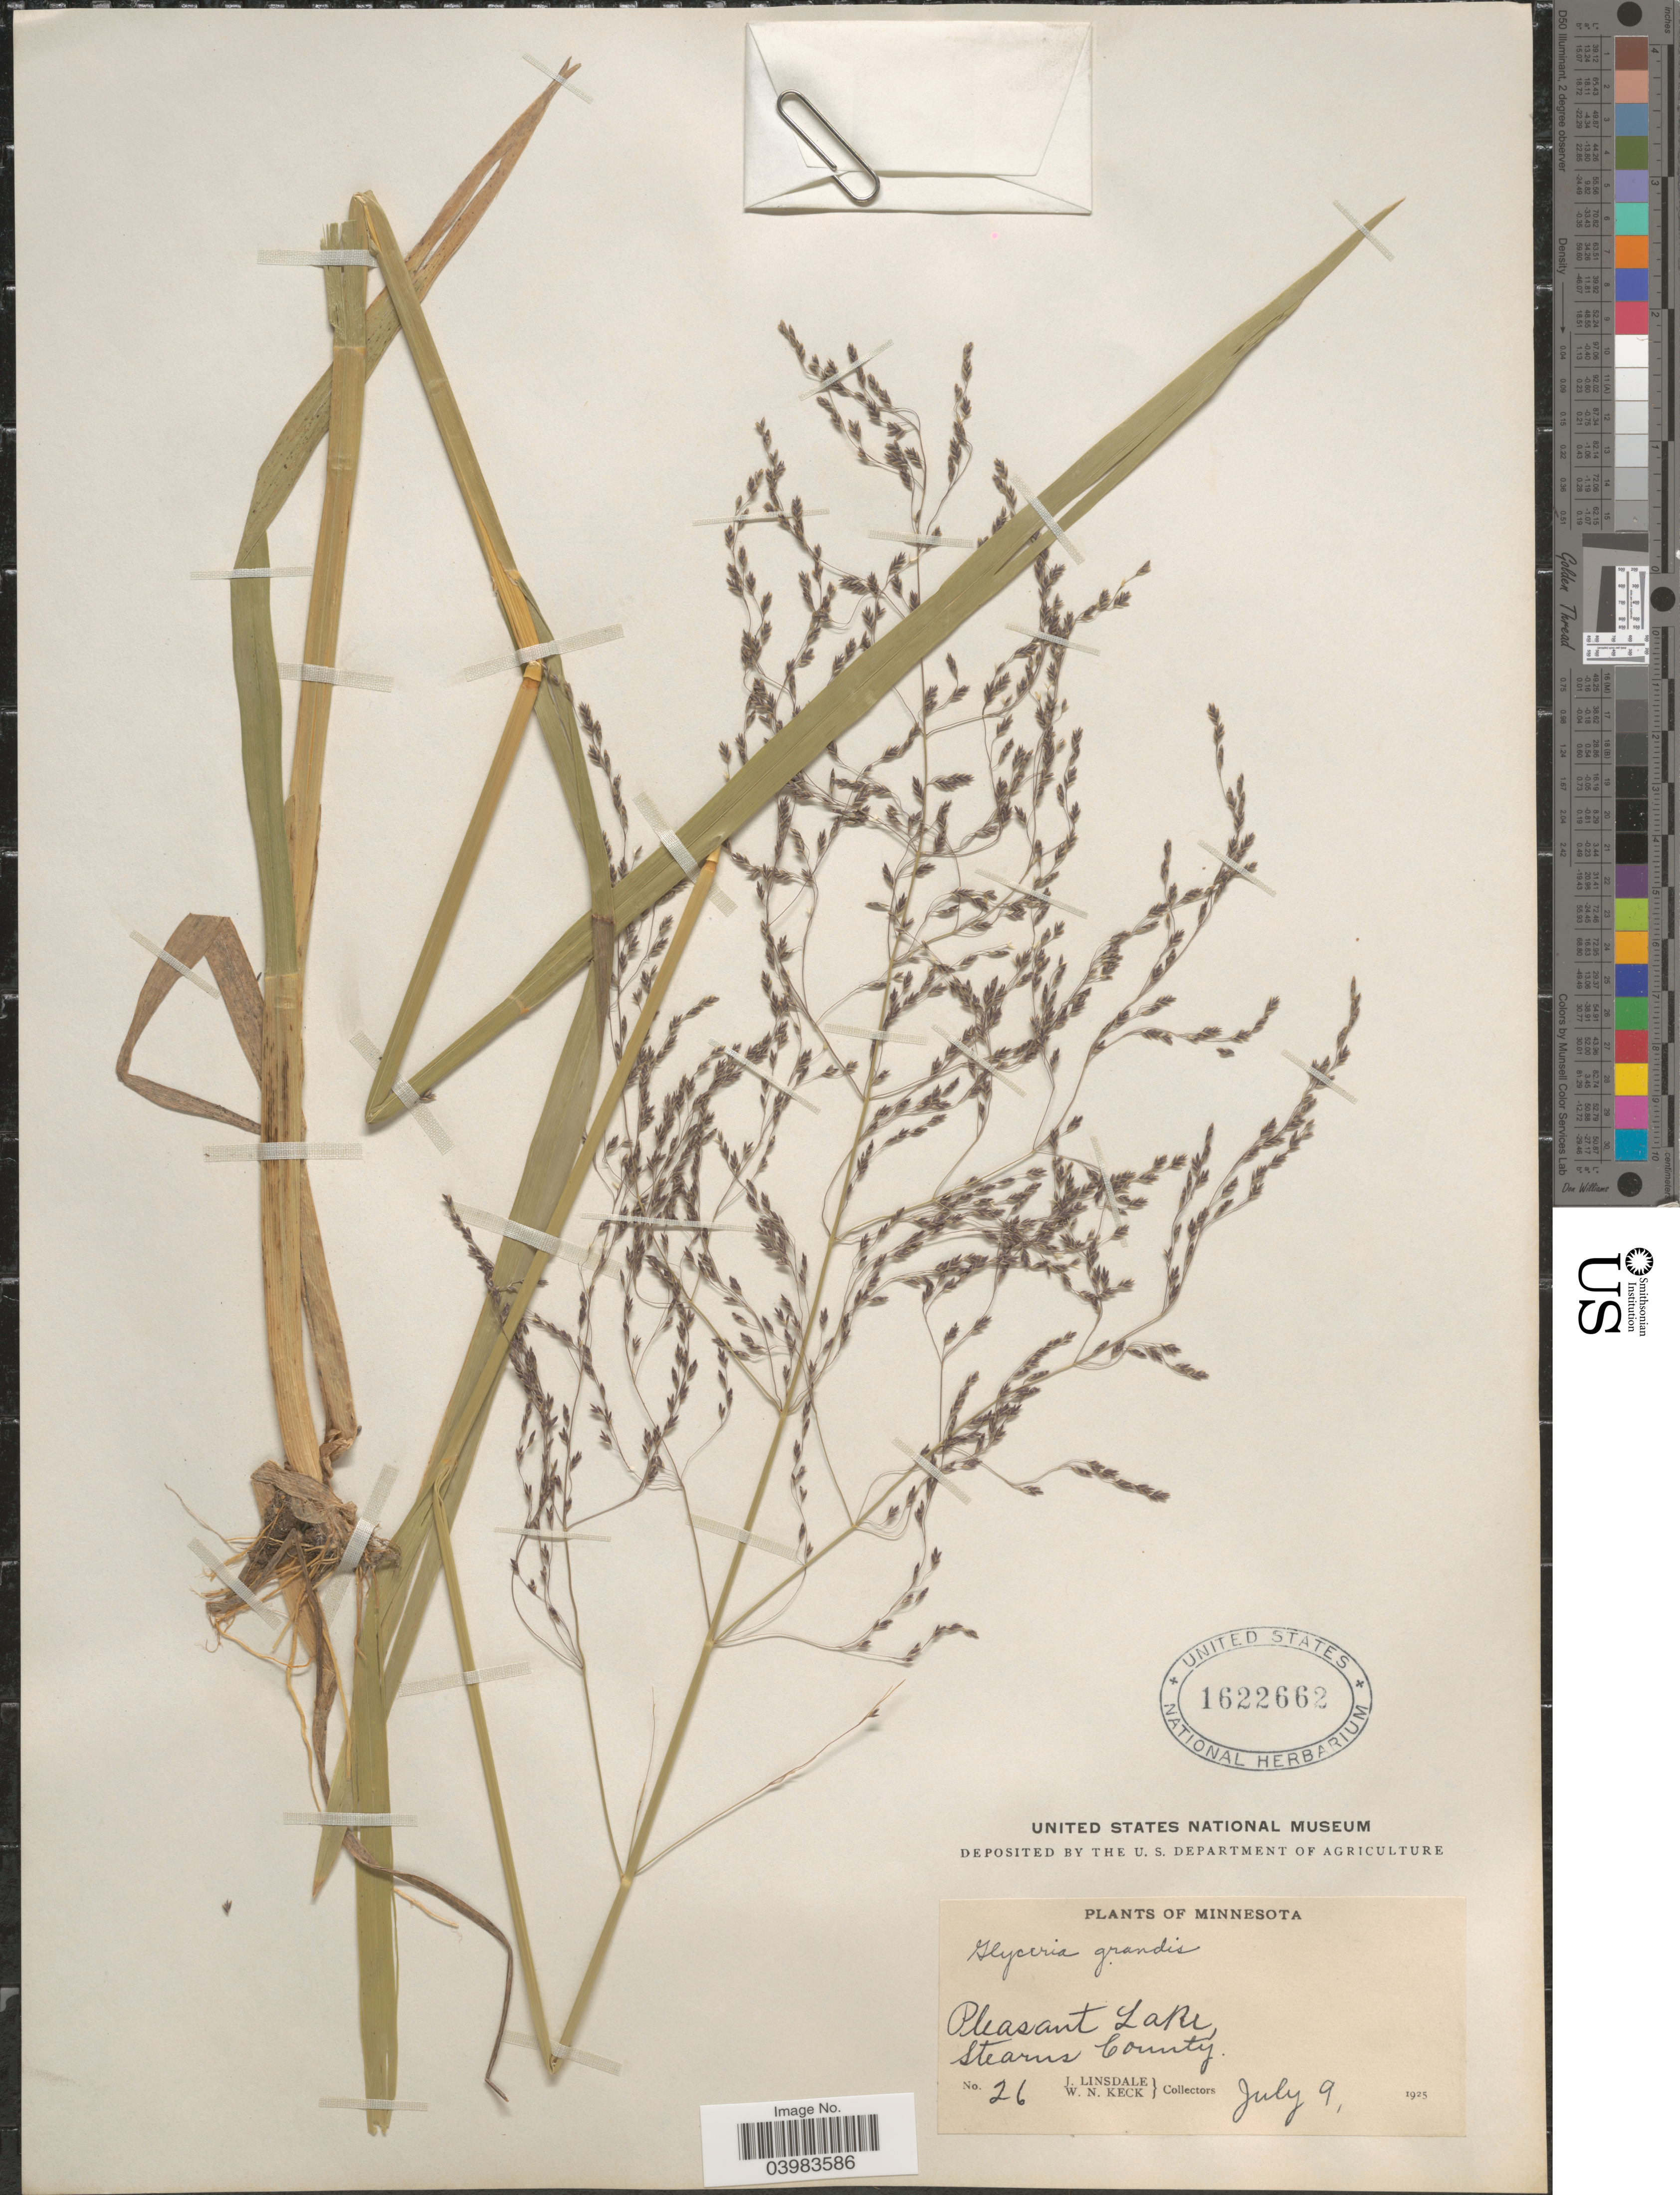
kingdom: Plantae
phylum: Tracheophyta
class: Liliopsida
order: Poales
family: Poaceae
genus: Glyceria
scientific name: Glyceria grandis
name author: S. Watson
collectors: J. Linsdale & W. Keck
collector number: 26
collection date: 1925-07-09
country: United States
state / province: Minnesota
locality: Pleasant Lake. Stearns County.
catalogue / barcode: US 1622662